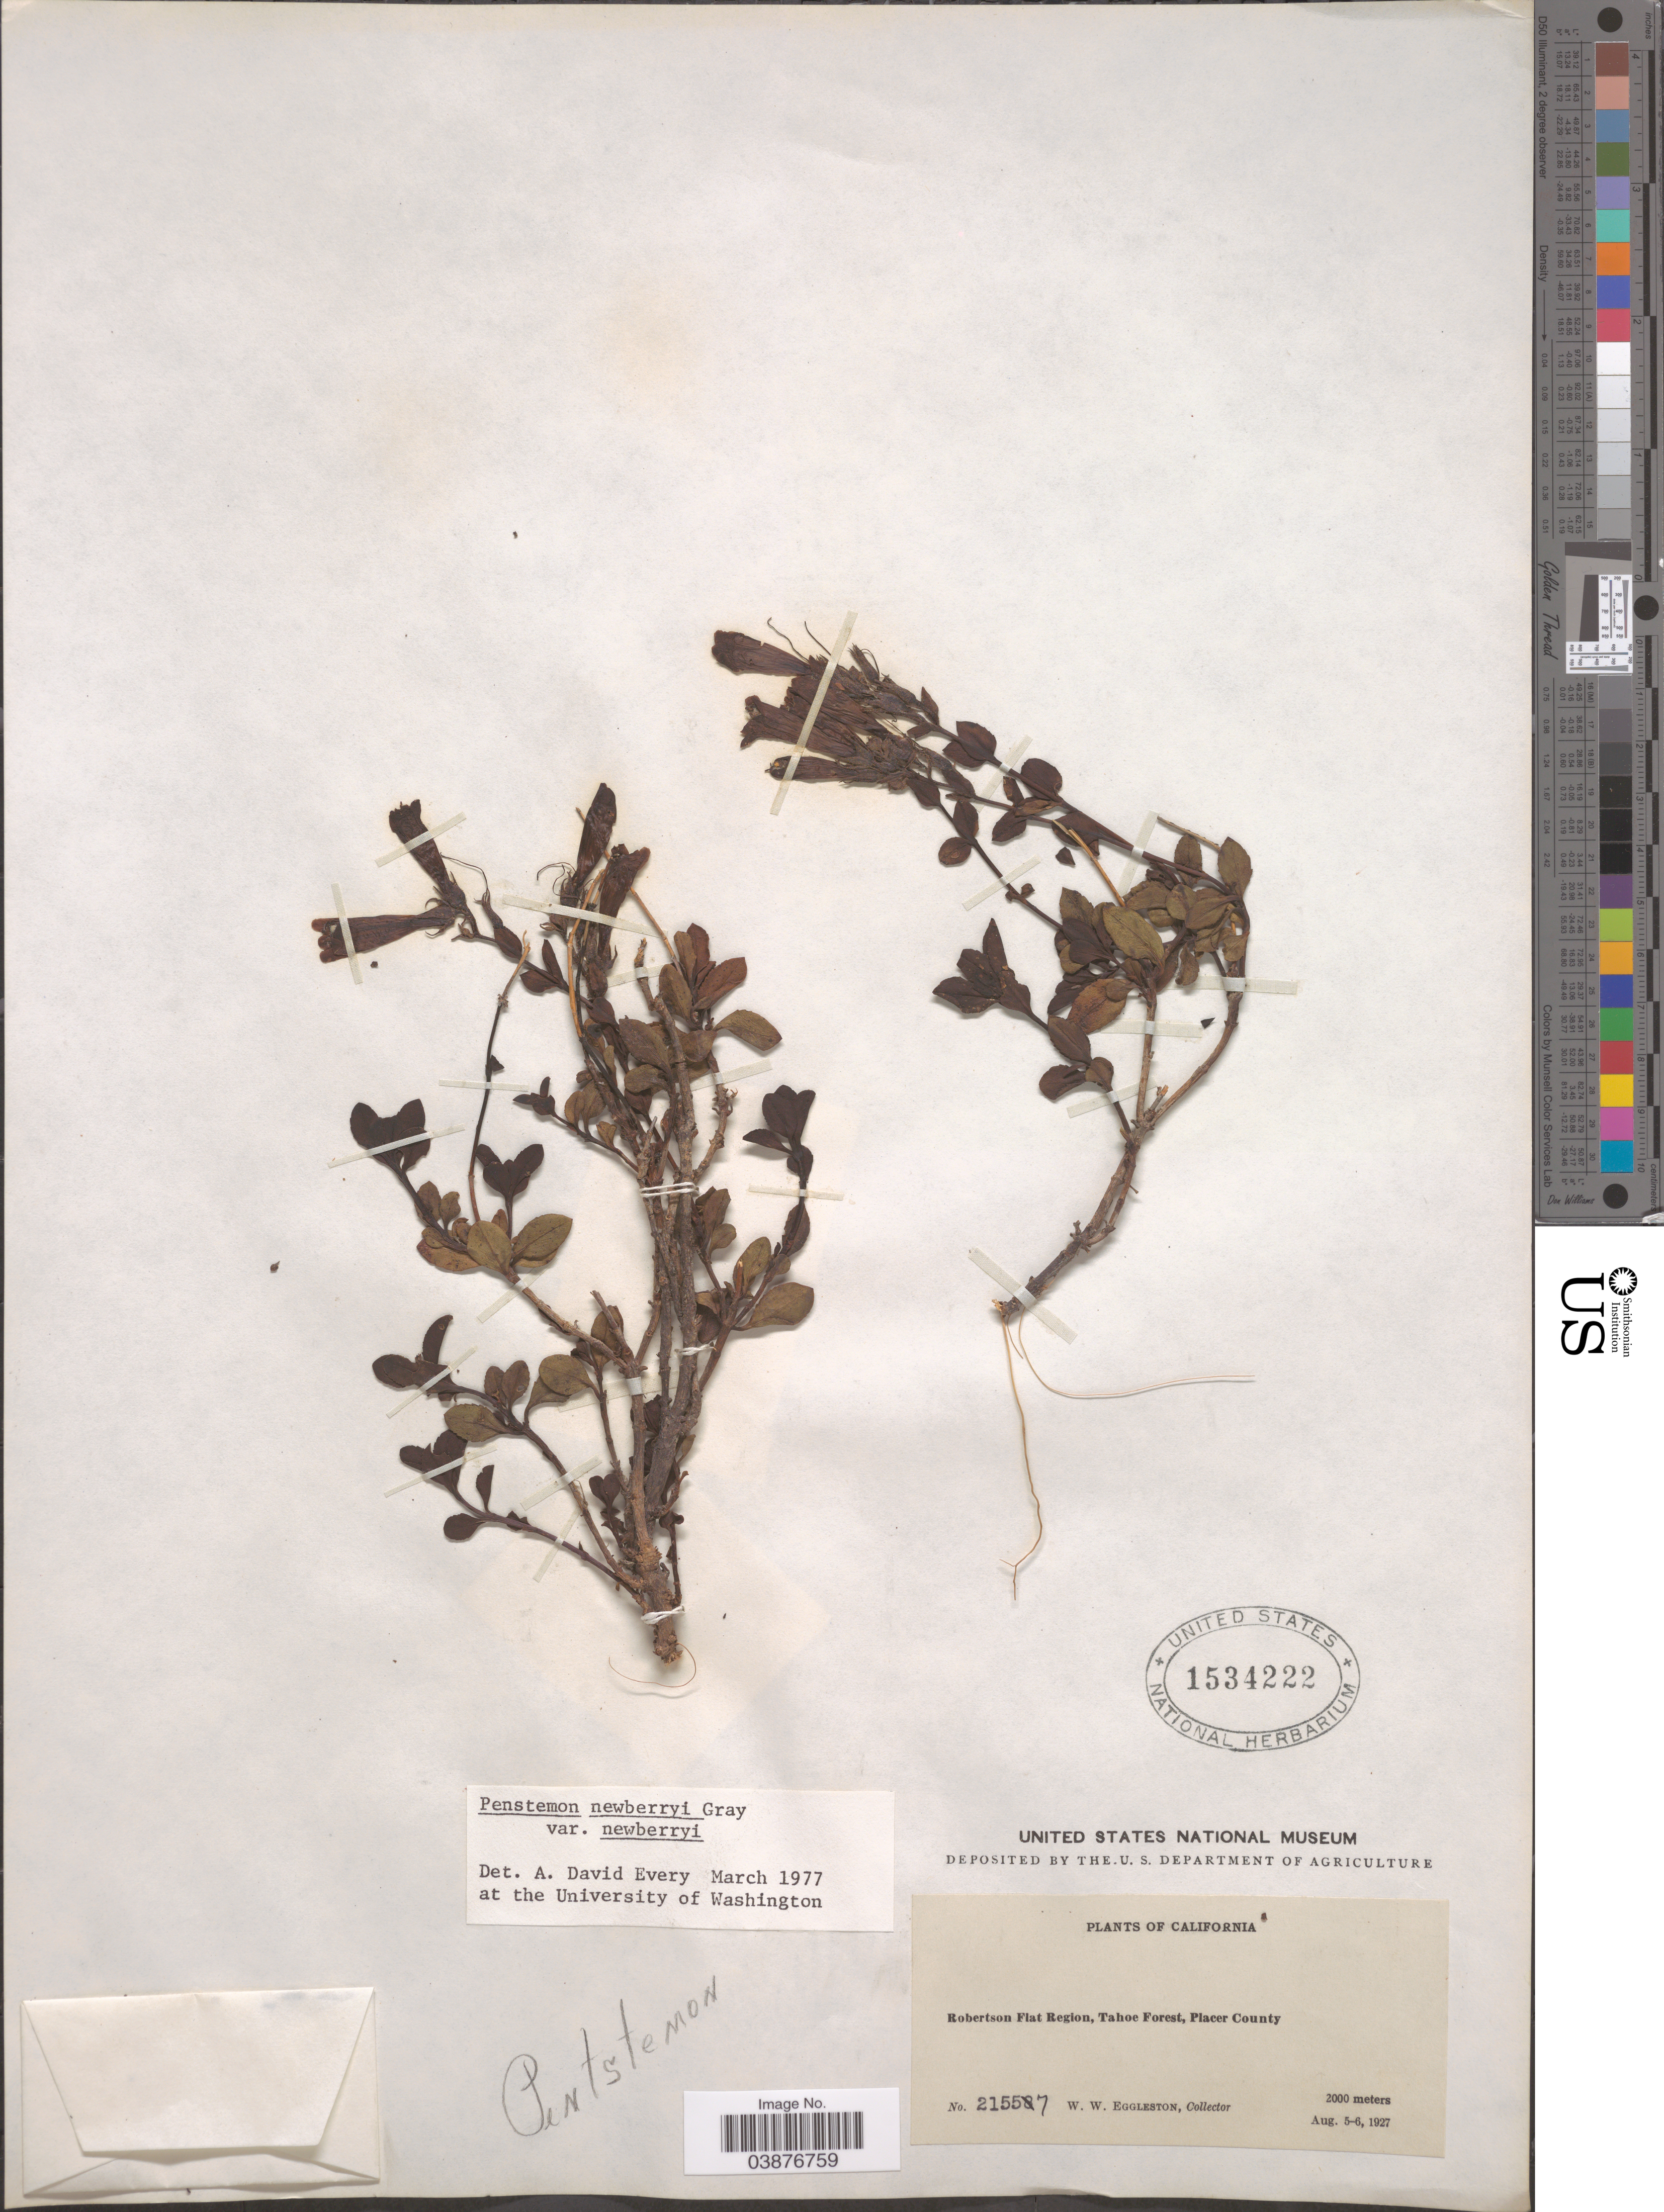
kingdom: Plantae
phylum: Tracheophyta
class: Magnoliopsida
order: Lamiales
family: Plantaginaceae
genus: Penstemon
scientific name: Penstemon newberryi var. newberryi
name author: A. Gray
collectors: W. W. Eggleston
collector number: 21557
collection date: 1927-08-05/1927-08-06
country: United States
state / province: California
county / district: Placer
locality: Robertson Flat Region, Tahoe Forest, Placer County.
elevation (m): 2000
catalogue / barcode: US 1534222